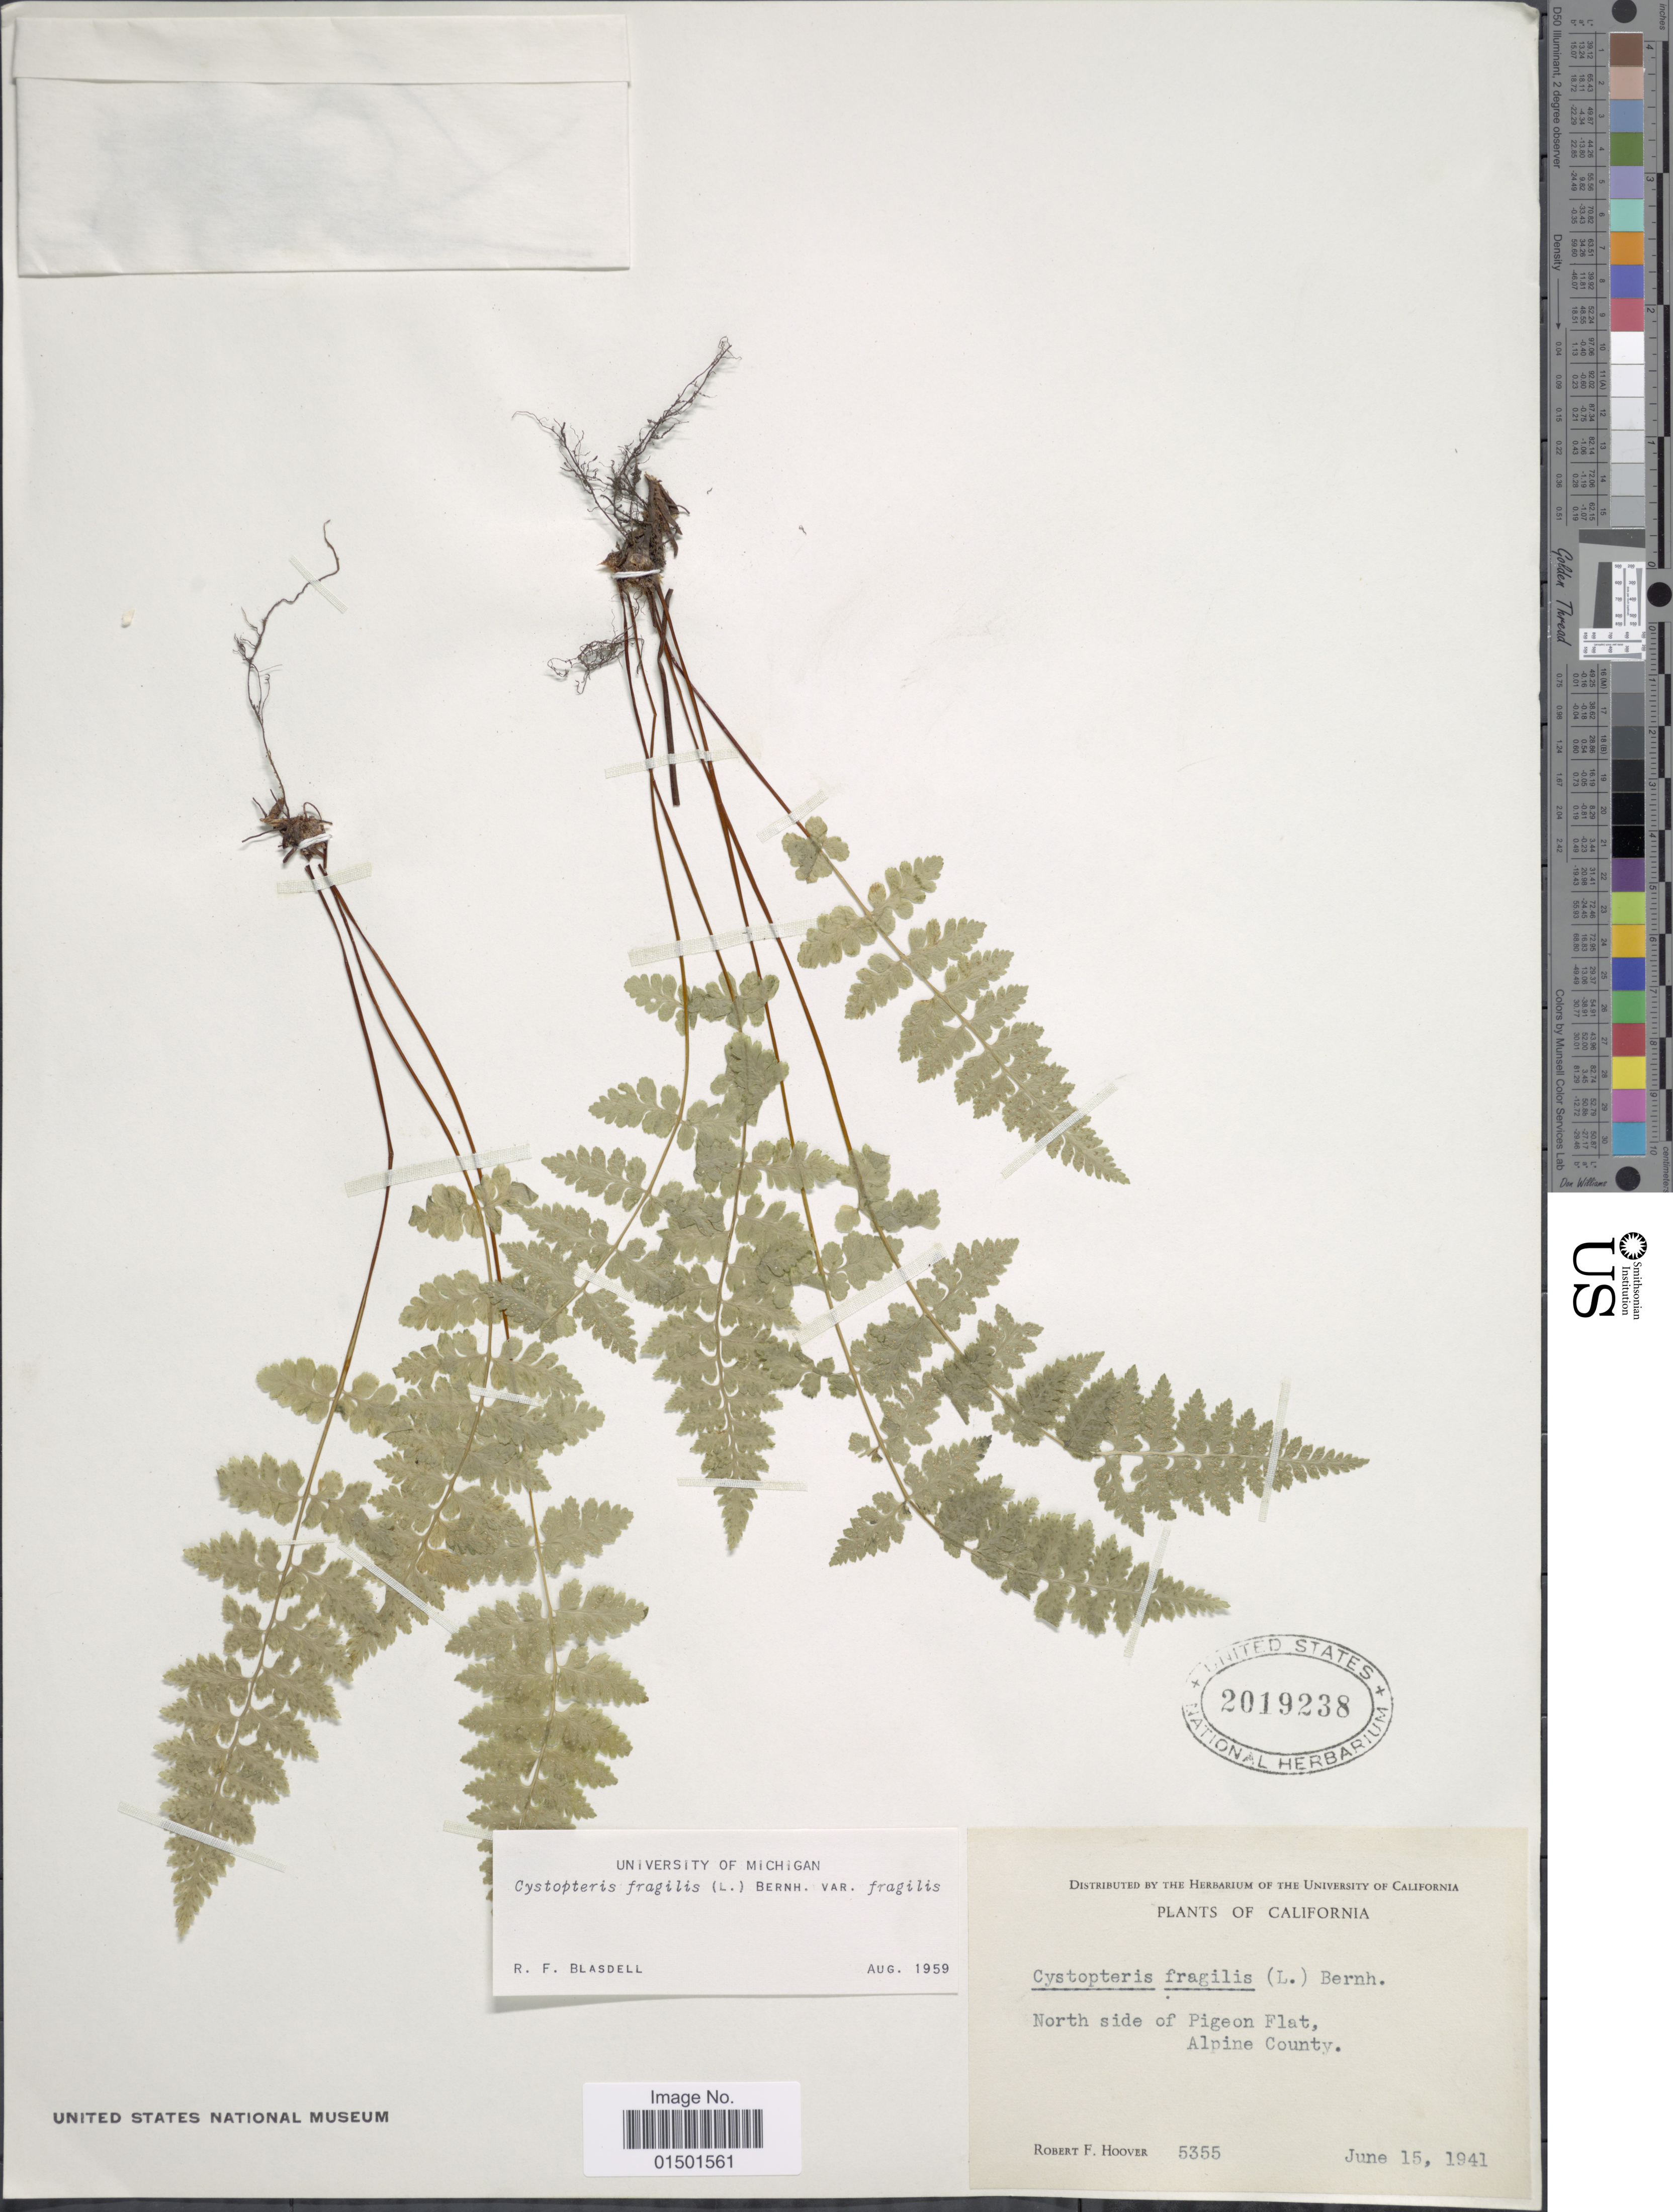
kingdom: Plantae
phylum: Tracheophyta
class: Polypodiopsida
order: Polypodiales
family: Cystopteridaceae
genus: Cystopteris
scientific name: Cystopteris fragilis var. fragilis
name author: (L.) Bernh.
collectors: R. F. Hoover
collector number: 5355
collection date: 1941-06-15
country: United States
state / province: California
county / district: Alpine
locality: North side of Pigeon Flat, Alpine County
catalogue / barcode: US 2019238